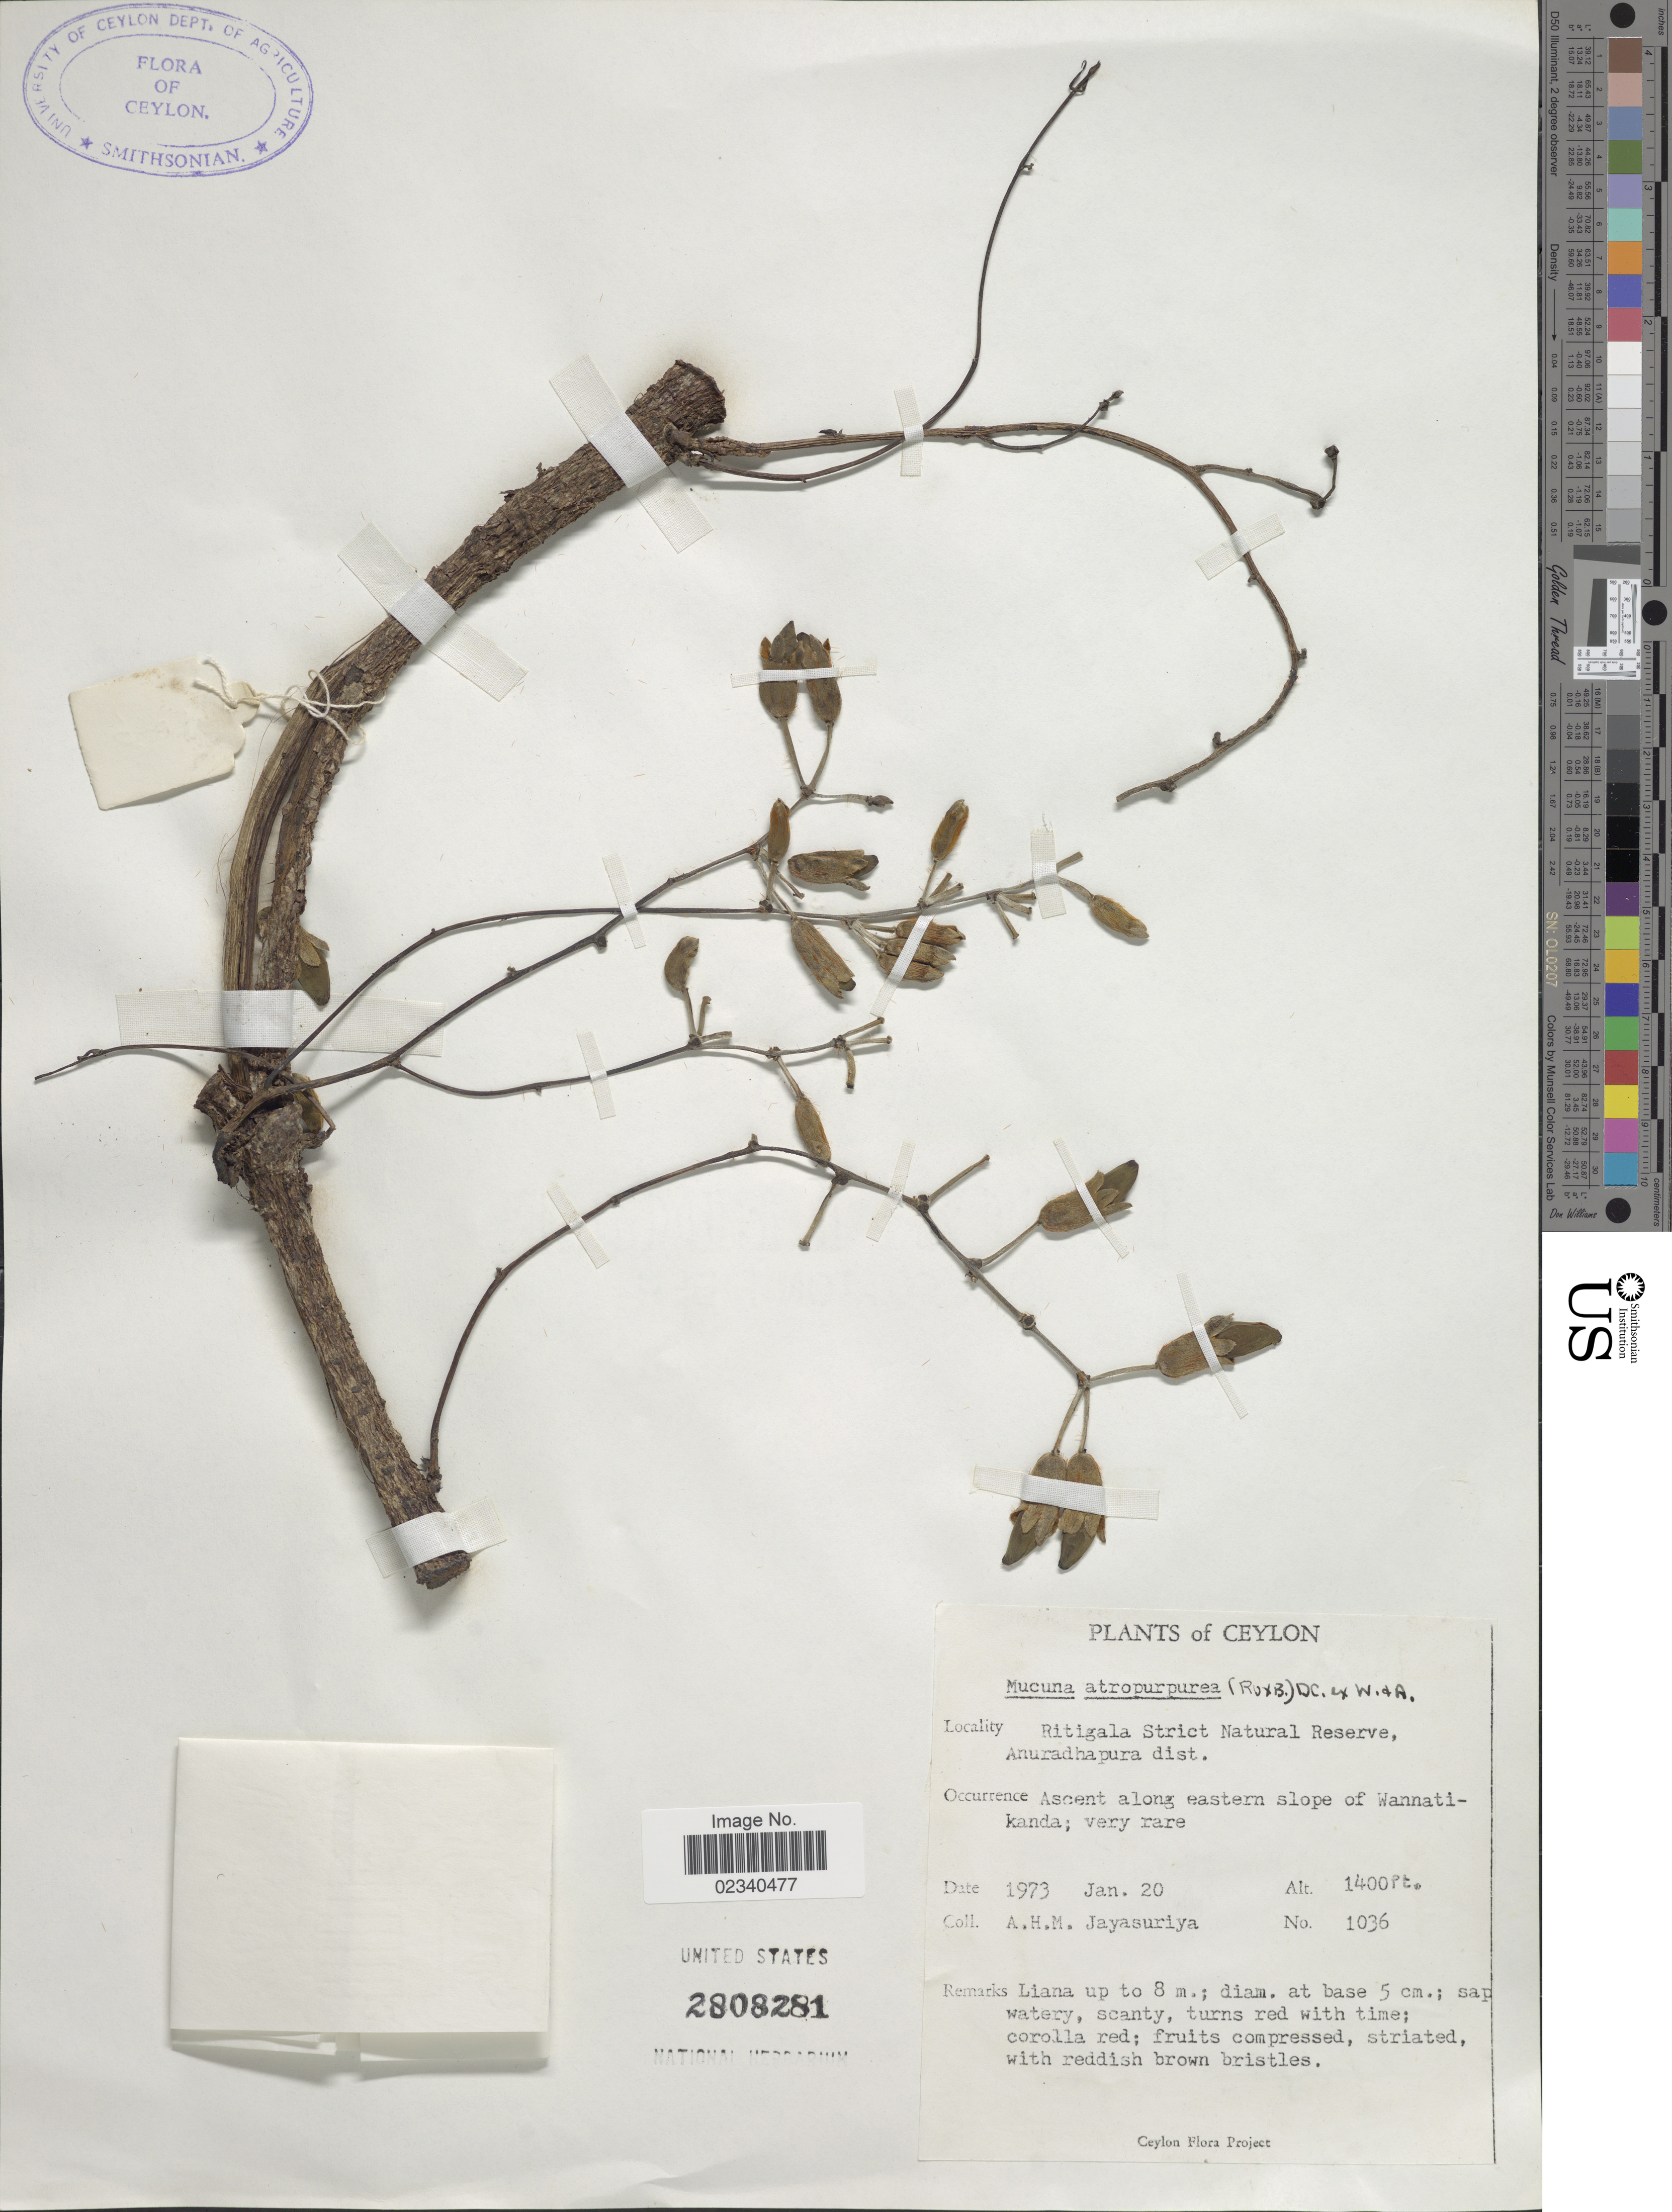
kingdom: Plantae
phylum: Tracheophyta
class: Magnoliopsida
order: Fabales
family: Fabaceae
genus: Mucuna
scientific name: Mucuna atropurpurea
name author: (Roxb.) DC.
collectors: A. H. Jayasuriya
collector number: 1036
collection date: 1973-01-20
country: Sri Lanka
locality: Ceylon. Ritigala Strict Natural Reserve, Anuradhapura dist. Ascent along eastern slope of Wannatikanda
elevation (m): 427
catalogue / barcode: US 2808281